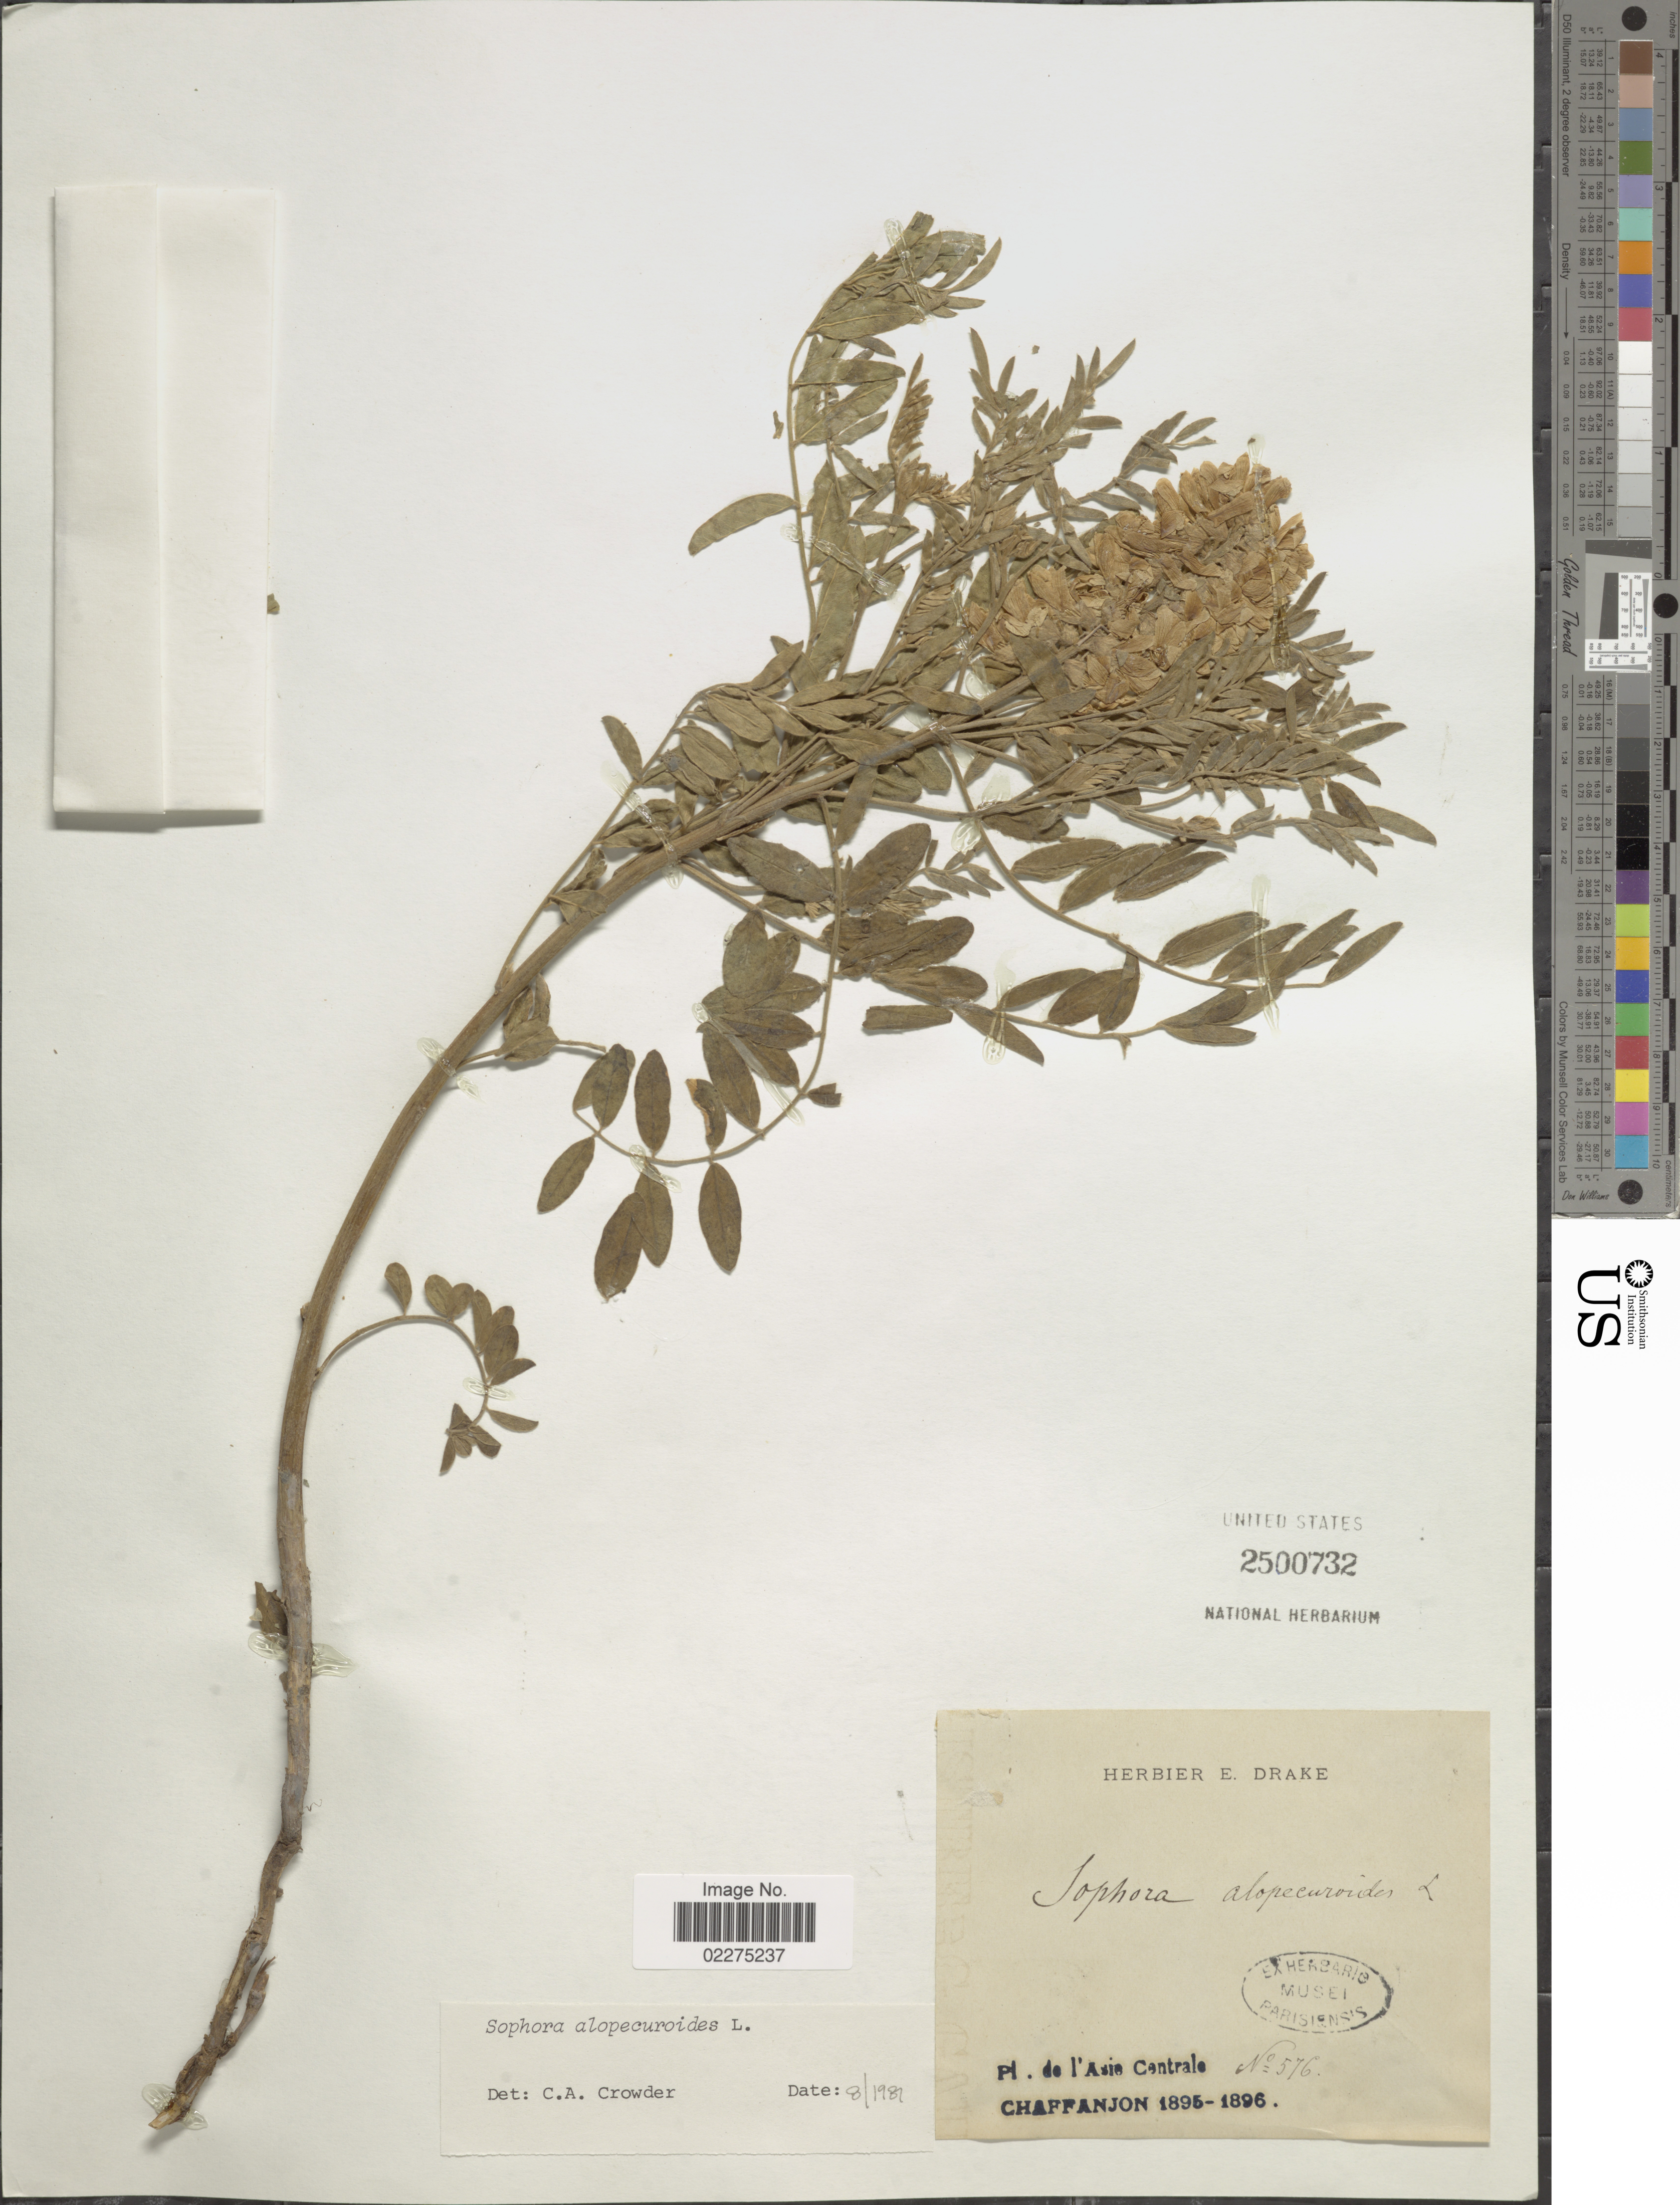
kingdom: Plantae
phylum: Tracheophyta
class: Magnoliopsida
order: Fabales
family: Fabaceae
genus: Sophora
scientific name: Sophora alopecuroides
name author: L.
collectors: -. Chaffanjon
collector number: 576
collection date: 1895/1896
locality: Asie Centrale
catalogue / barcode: US 2500732